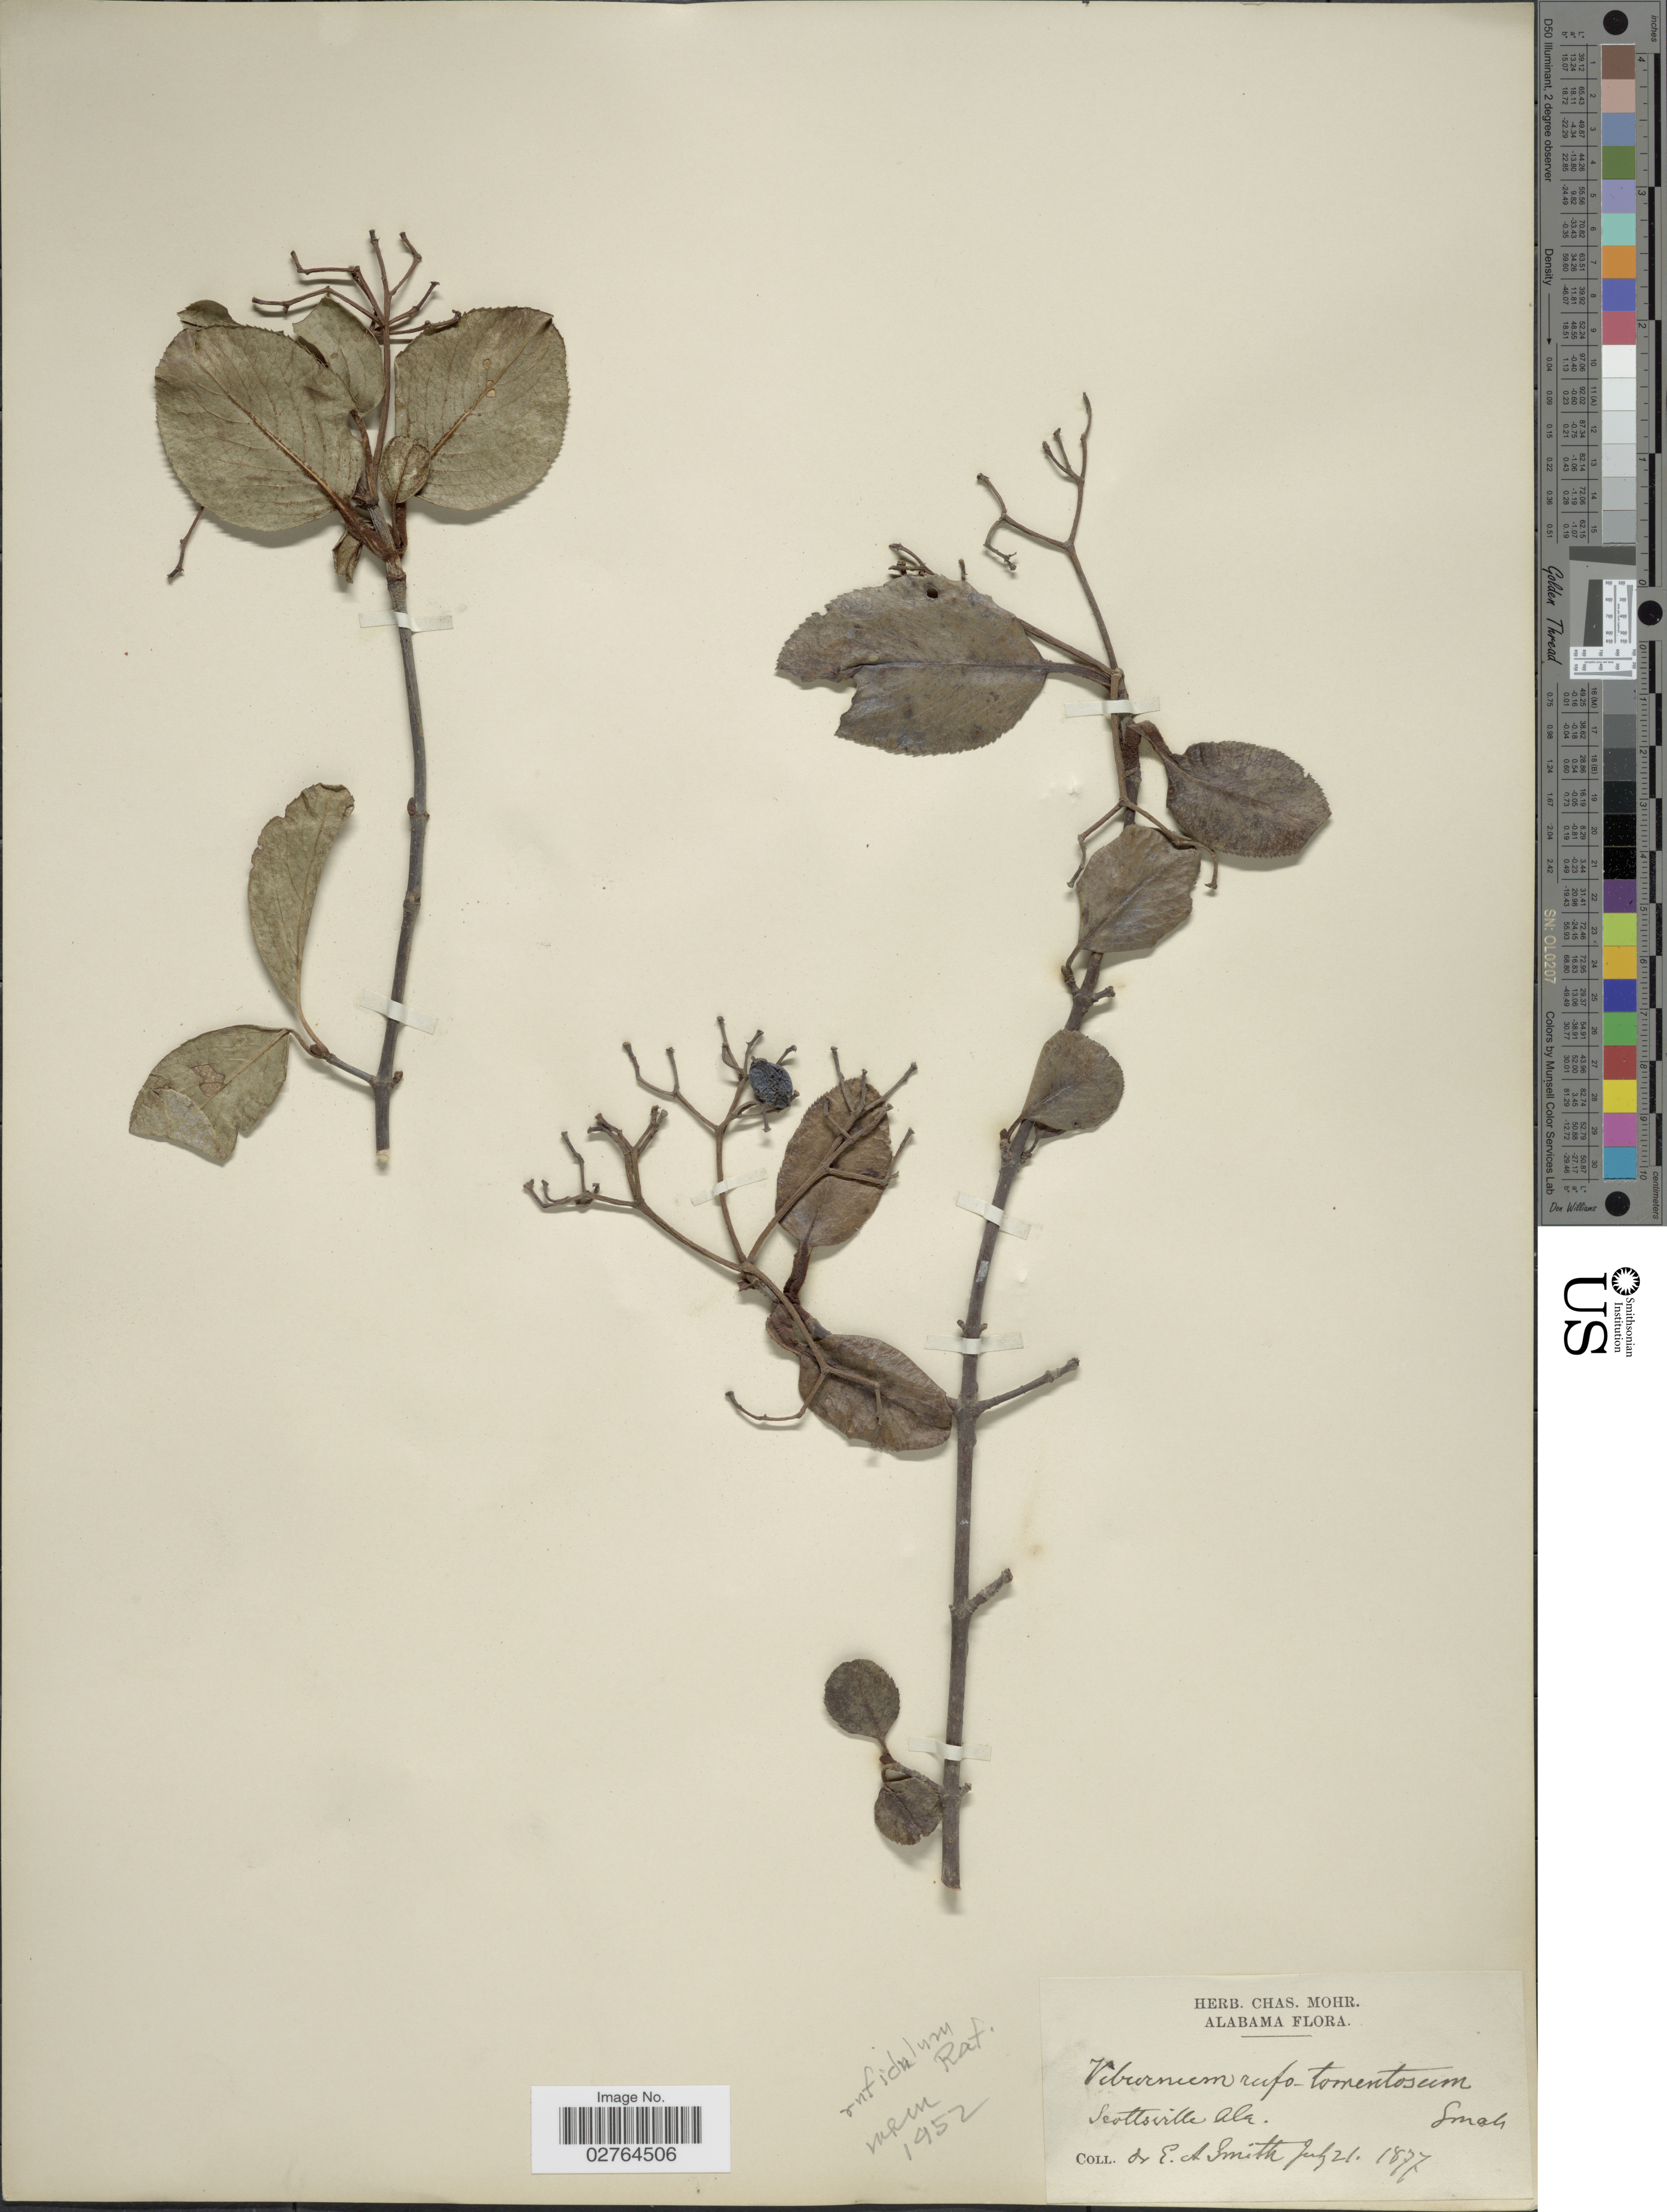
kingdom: Plantae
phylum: Tracheophyta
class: Magnoliopsida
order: Dipsacales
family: Viburnaceae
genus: Viburnum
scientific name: Viburnum rufidulum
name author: Raf.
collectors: E. A. Smith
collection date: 1877-07-21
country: United States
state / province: Alabama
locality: Scottsville